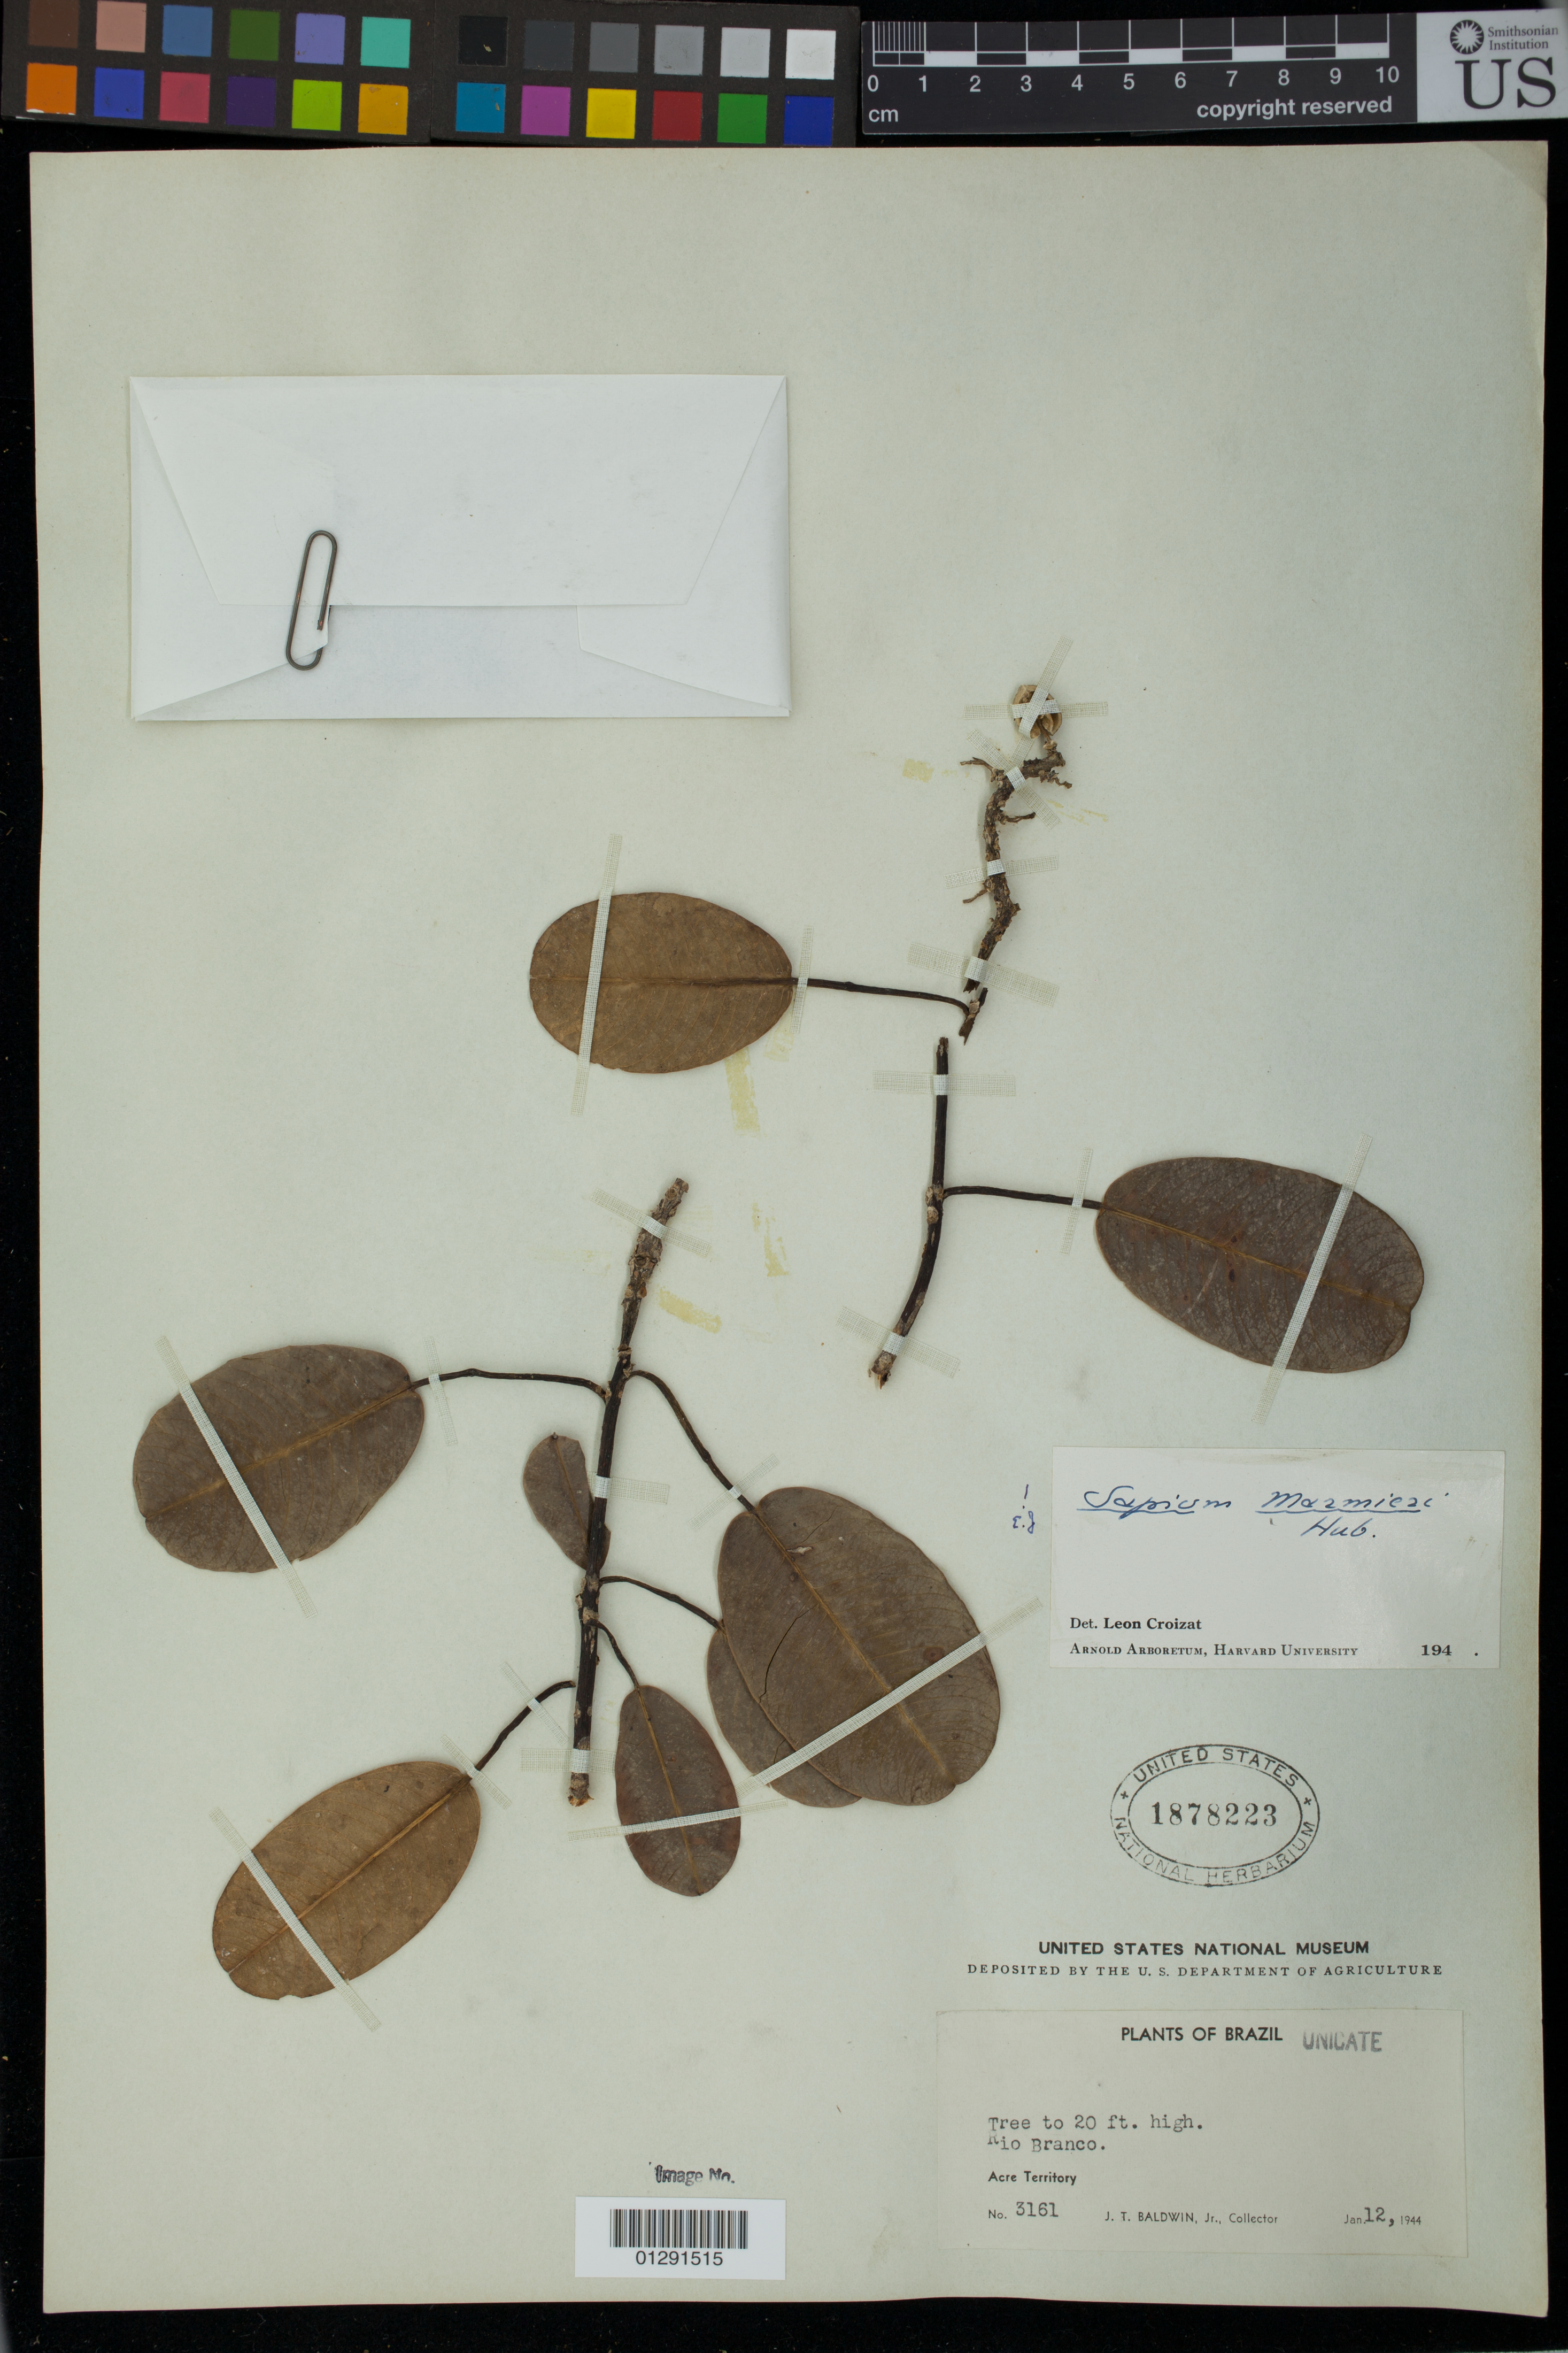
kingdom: Plantae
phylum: Tracheophyta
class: Magnoliopsida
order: Malpighiales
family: Euphorbiaceae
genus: Sapium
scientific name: Sapium marmieri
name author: Huber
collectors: J. T. Baldwin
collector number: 3161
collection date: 1944-01-12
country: Brazil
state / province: Acre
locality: Rio Branco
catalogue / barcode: US 1878223